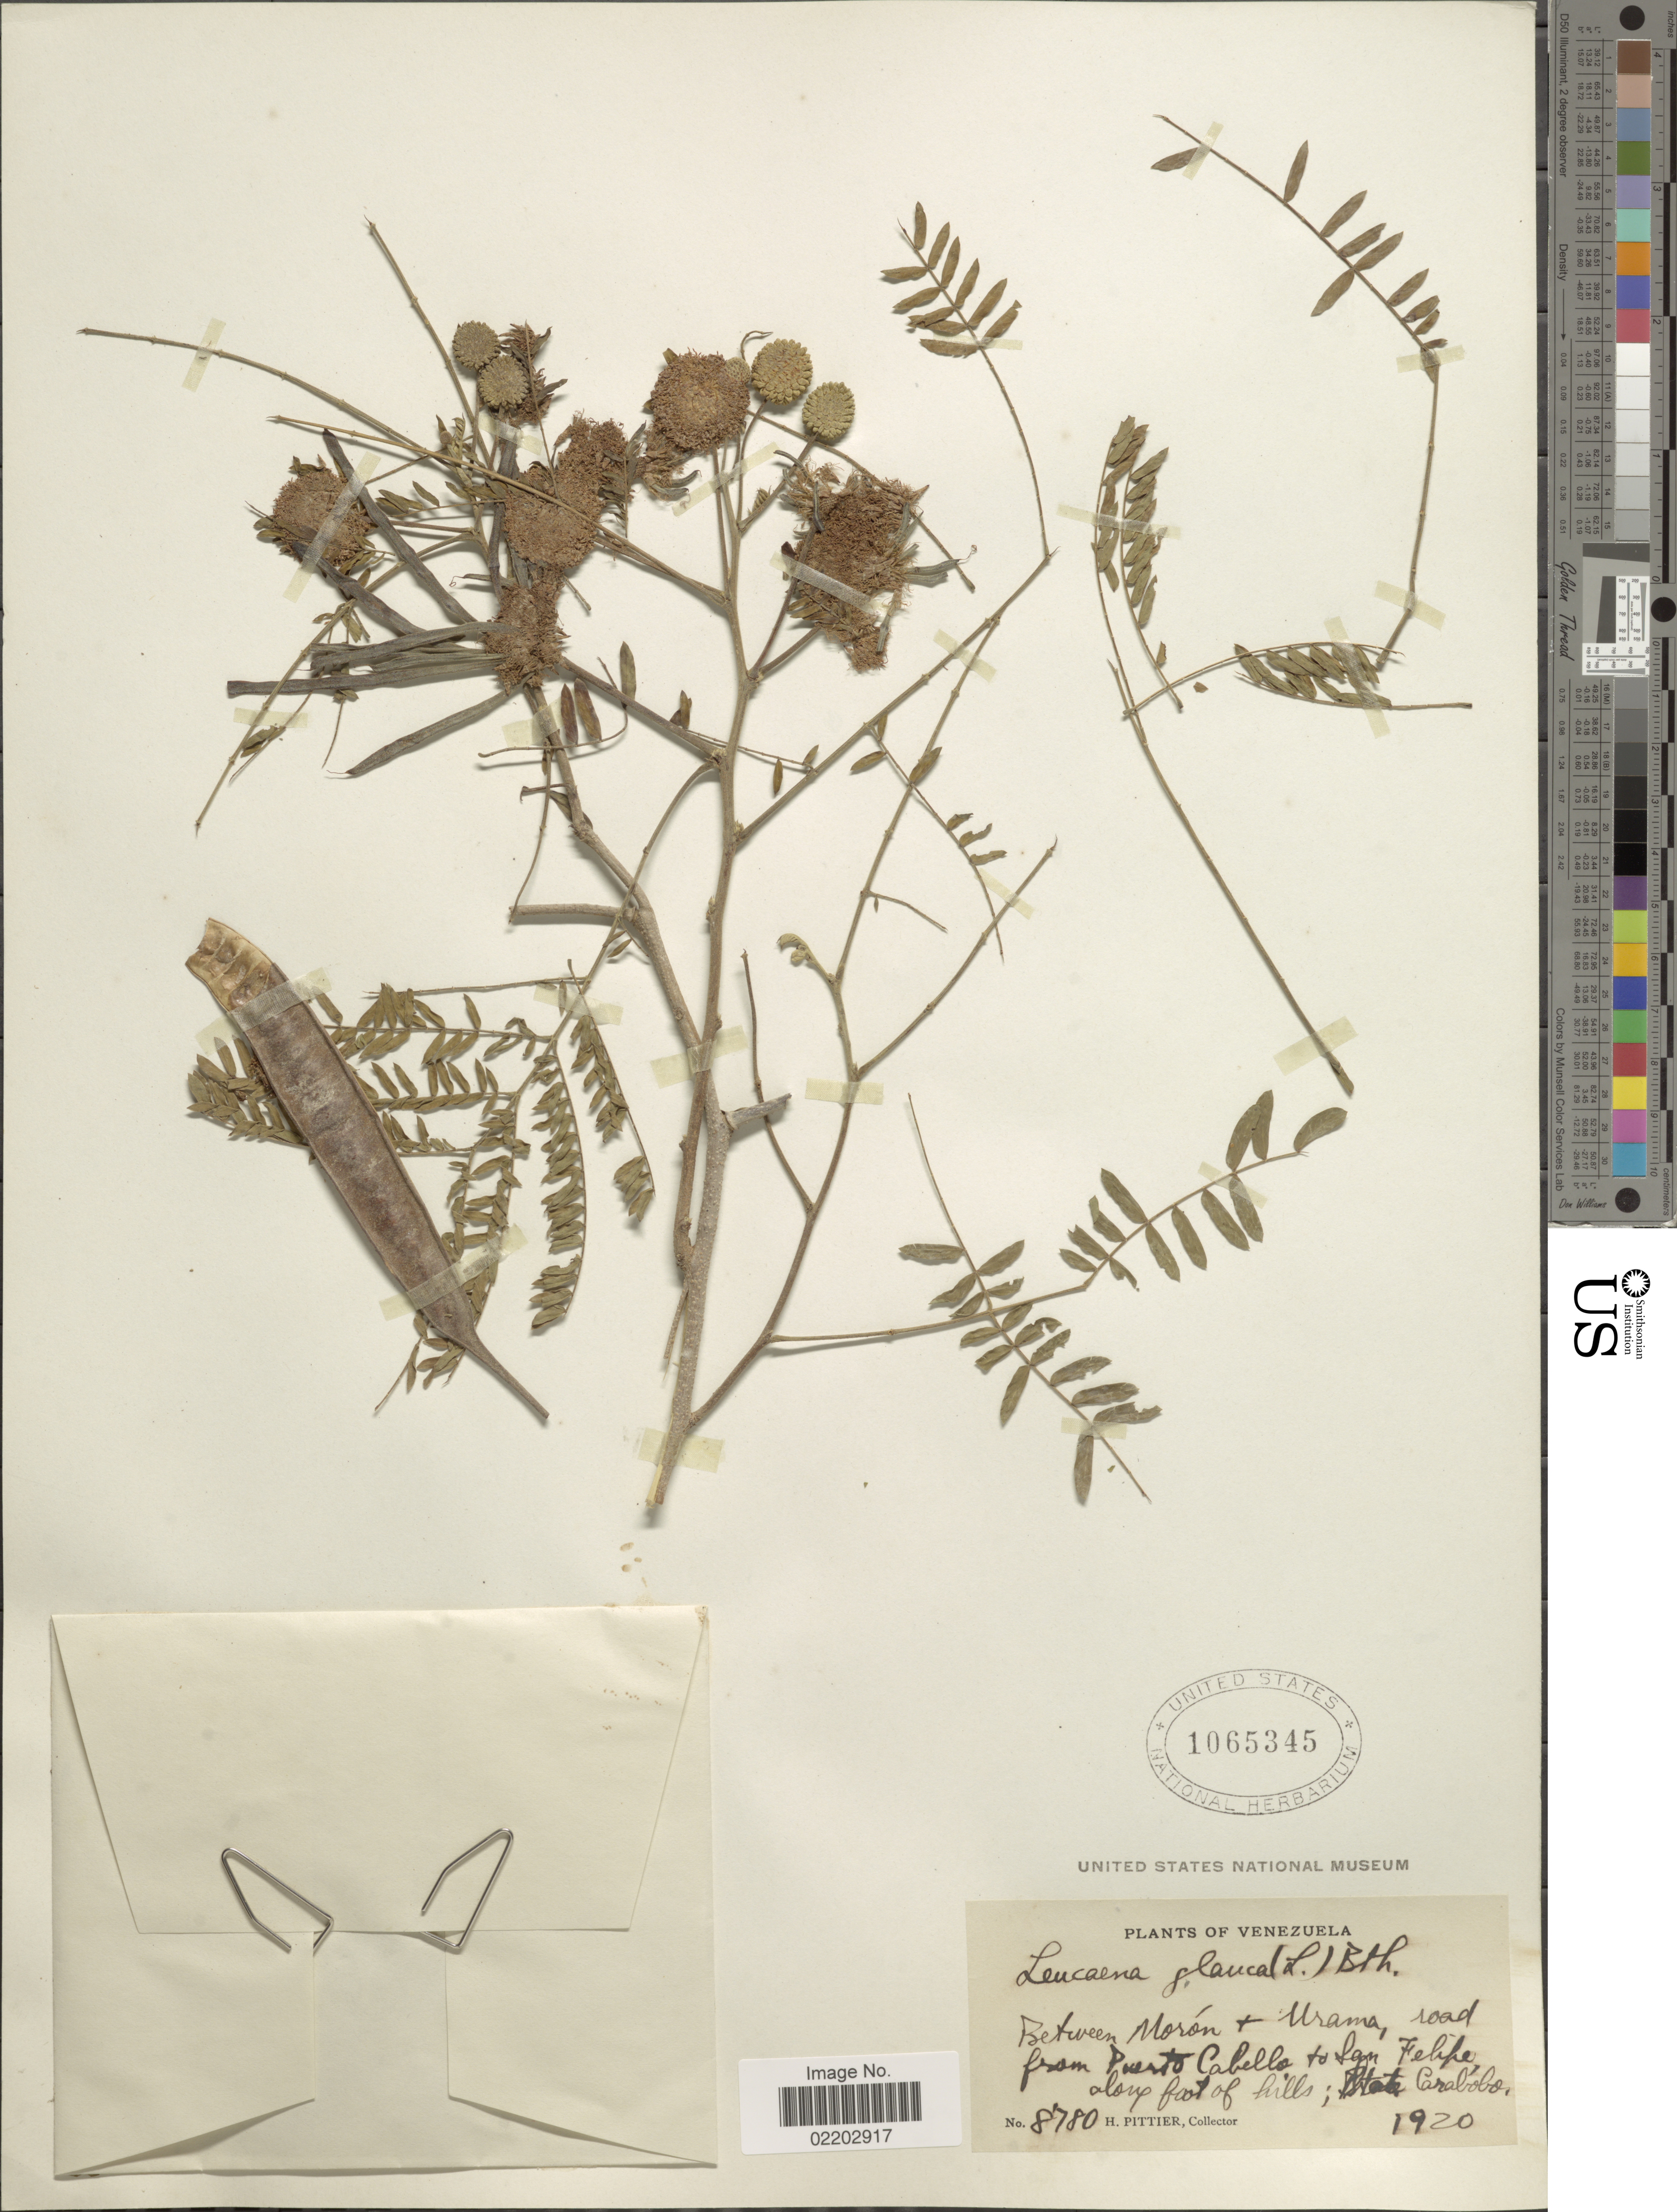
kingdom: Plantae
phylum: Tracheophyta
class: Magnoliopsida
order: Fabales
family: Fabaceae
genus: Leucaena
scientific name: Leucaena leucocephala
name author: (Lam.) de Wit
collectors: H. F. Pittier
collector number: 8780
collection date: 1920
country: Venezuela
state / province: Carabobo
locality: Between Morón + Urama, road from Puerto Cabello to Sam Felipe along foot of hills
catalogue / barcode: US 1065345